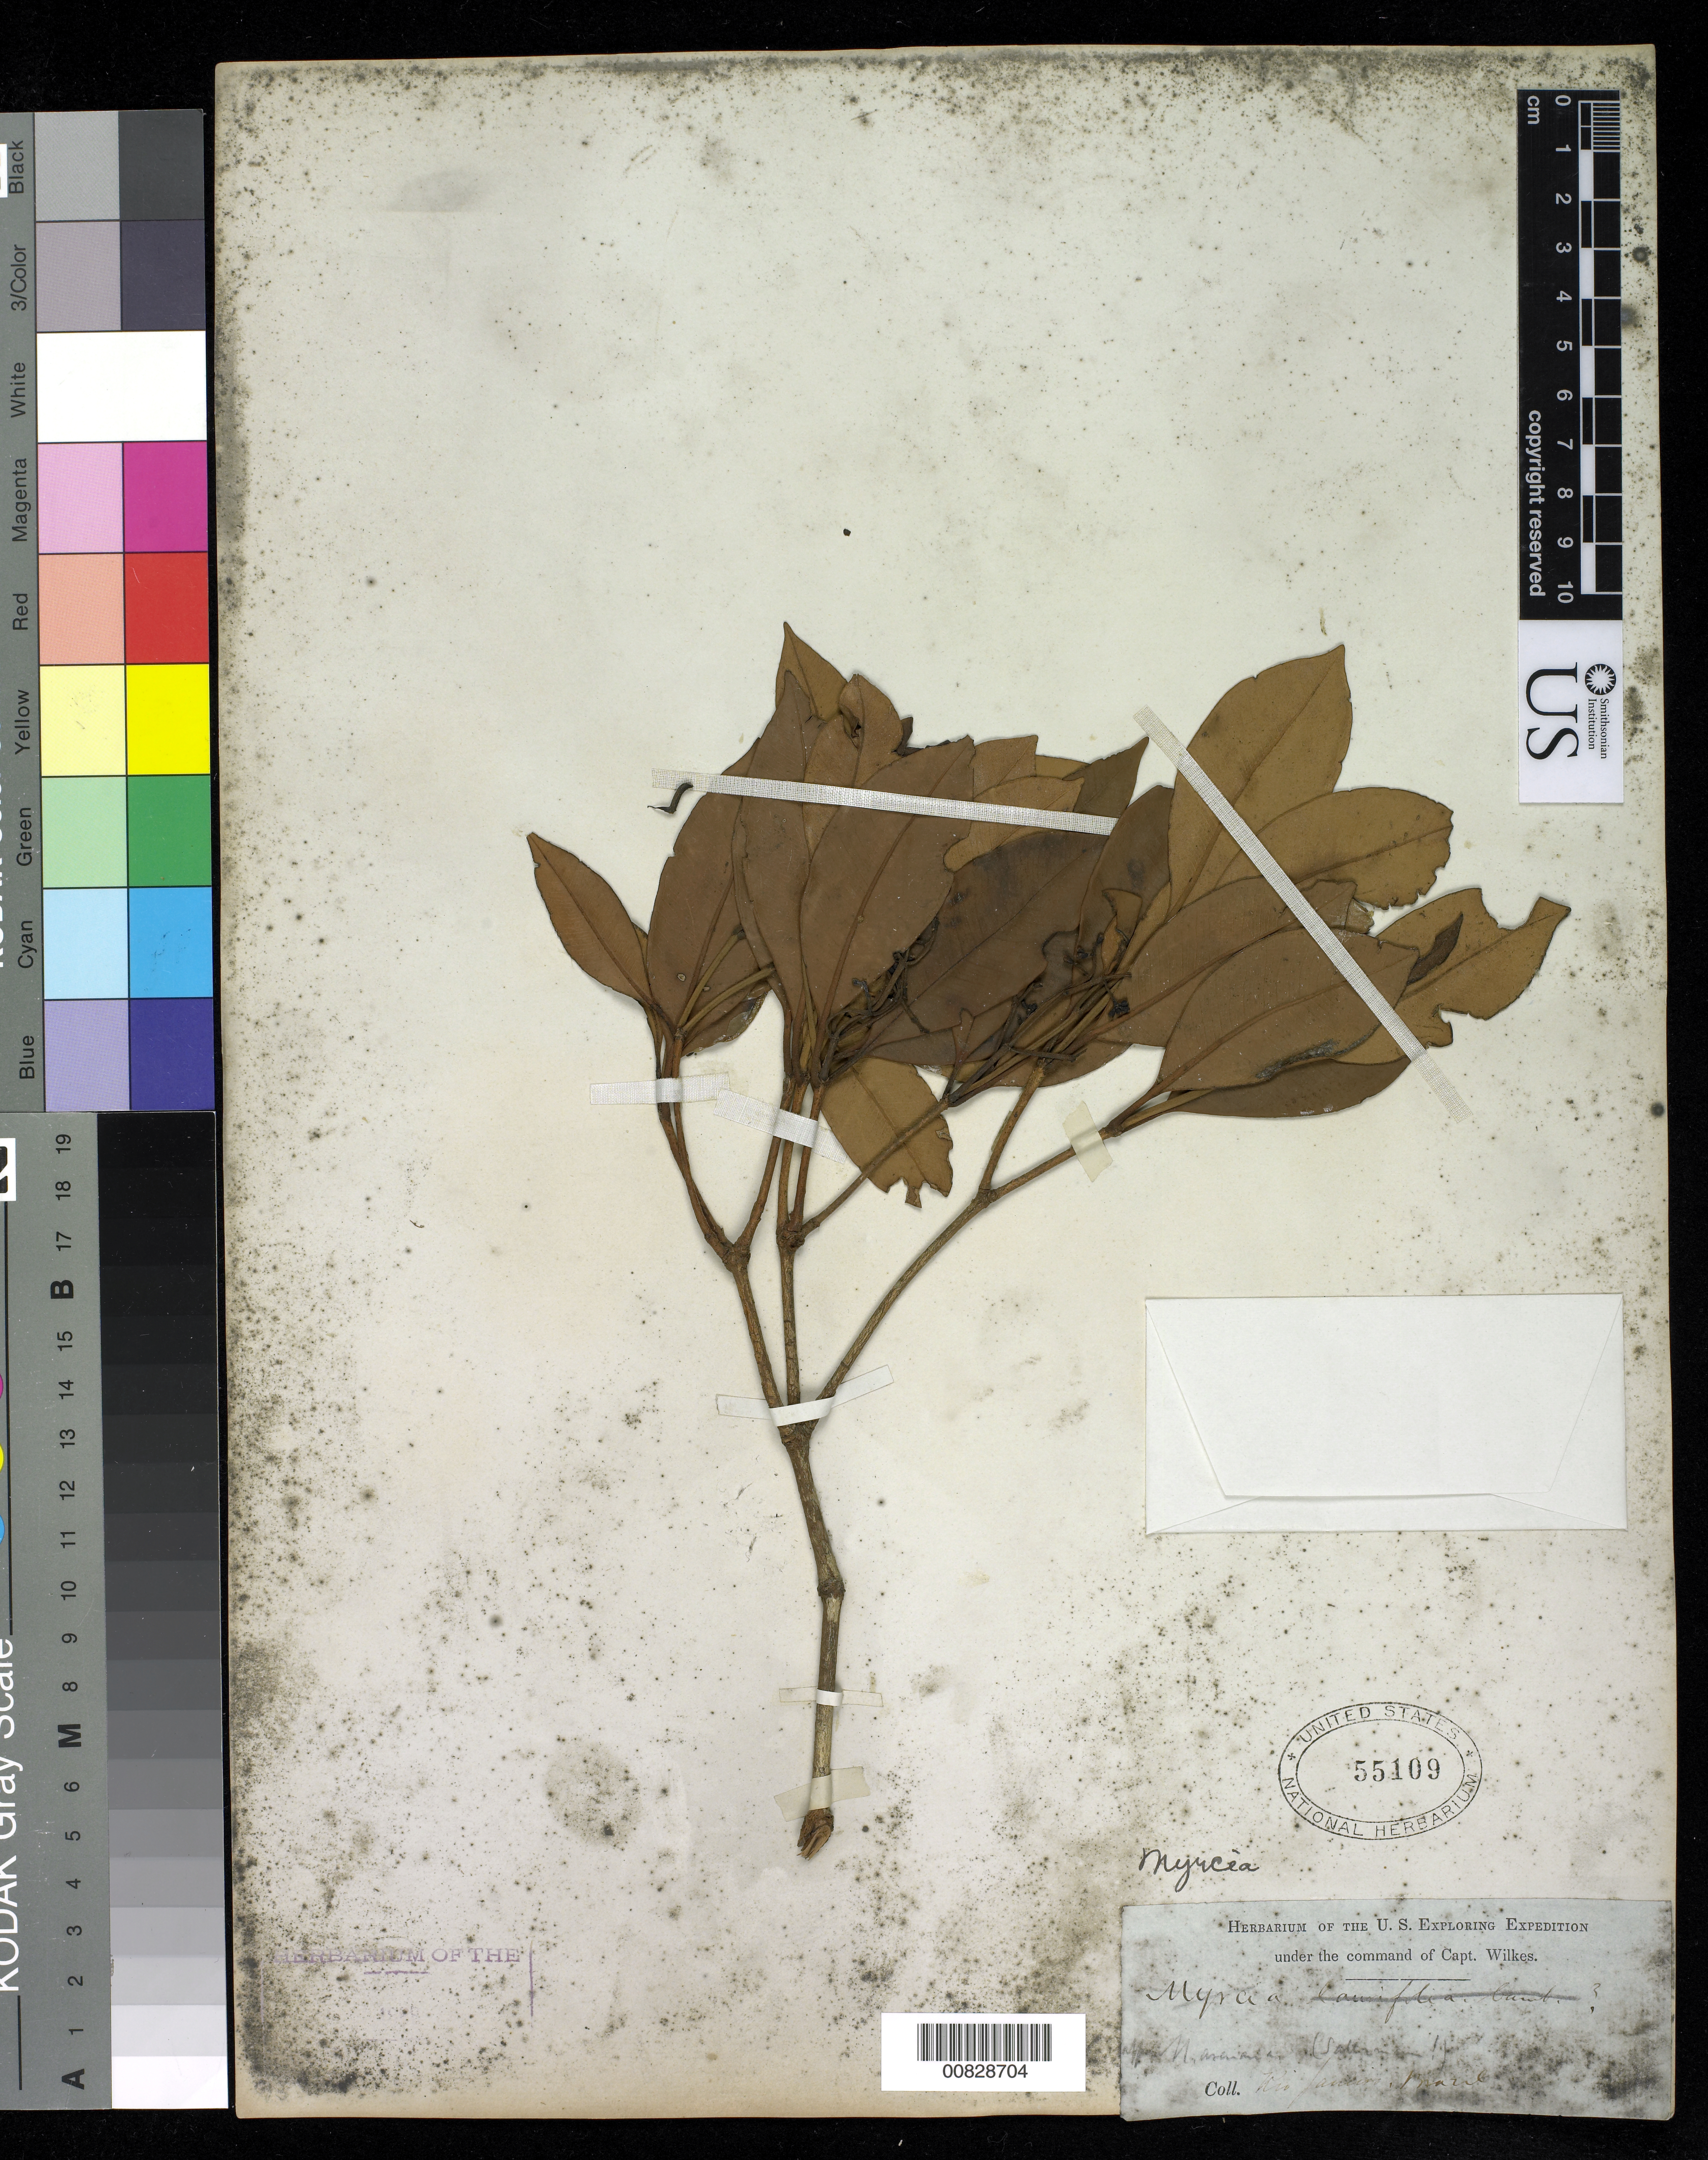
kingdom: Plantae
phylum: Tracheophyta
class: Magnoliopsida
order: Myrtales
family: Myrtaceae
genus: Myrcia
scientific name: Myrcia sp.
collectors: Wilkes Explor. Exped.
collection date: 1838/1842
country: Brazil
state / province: Rio de Janeiro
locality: Rio Janeiro, Brazil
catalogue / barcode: US 55109